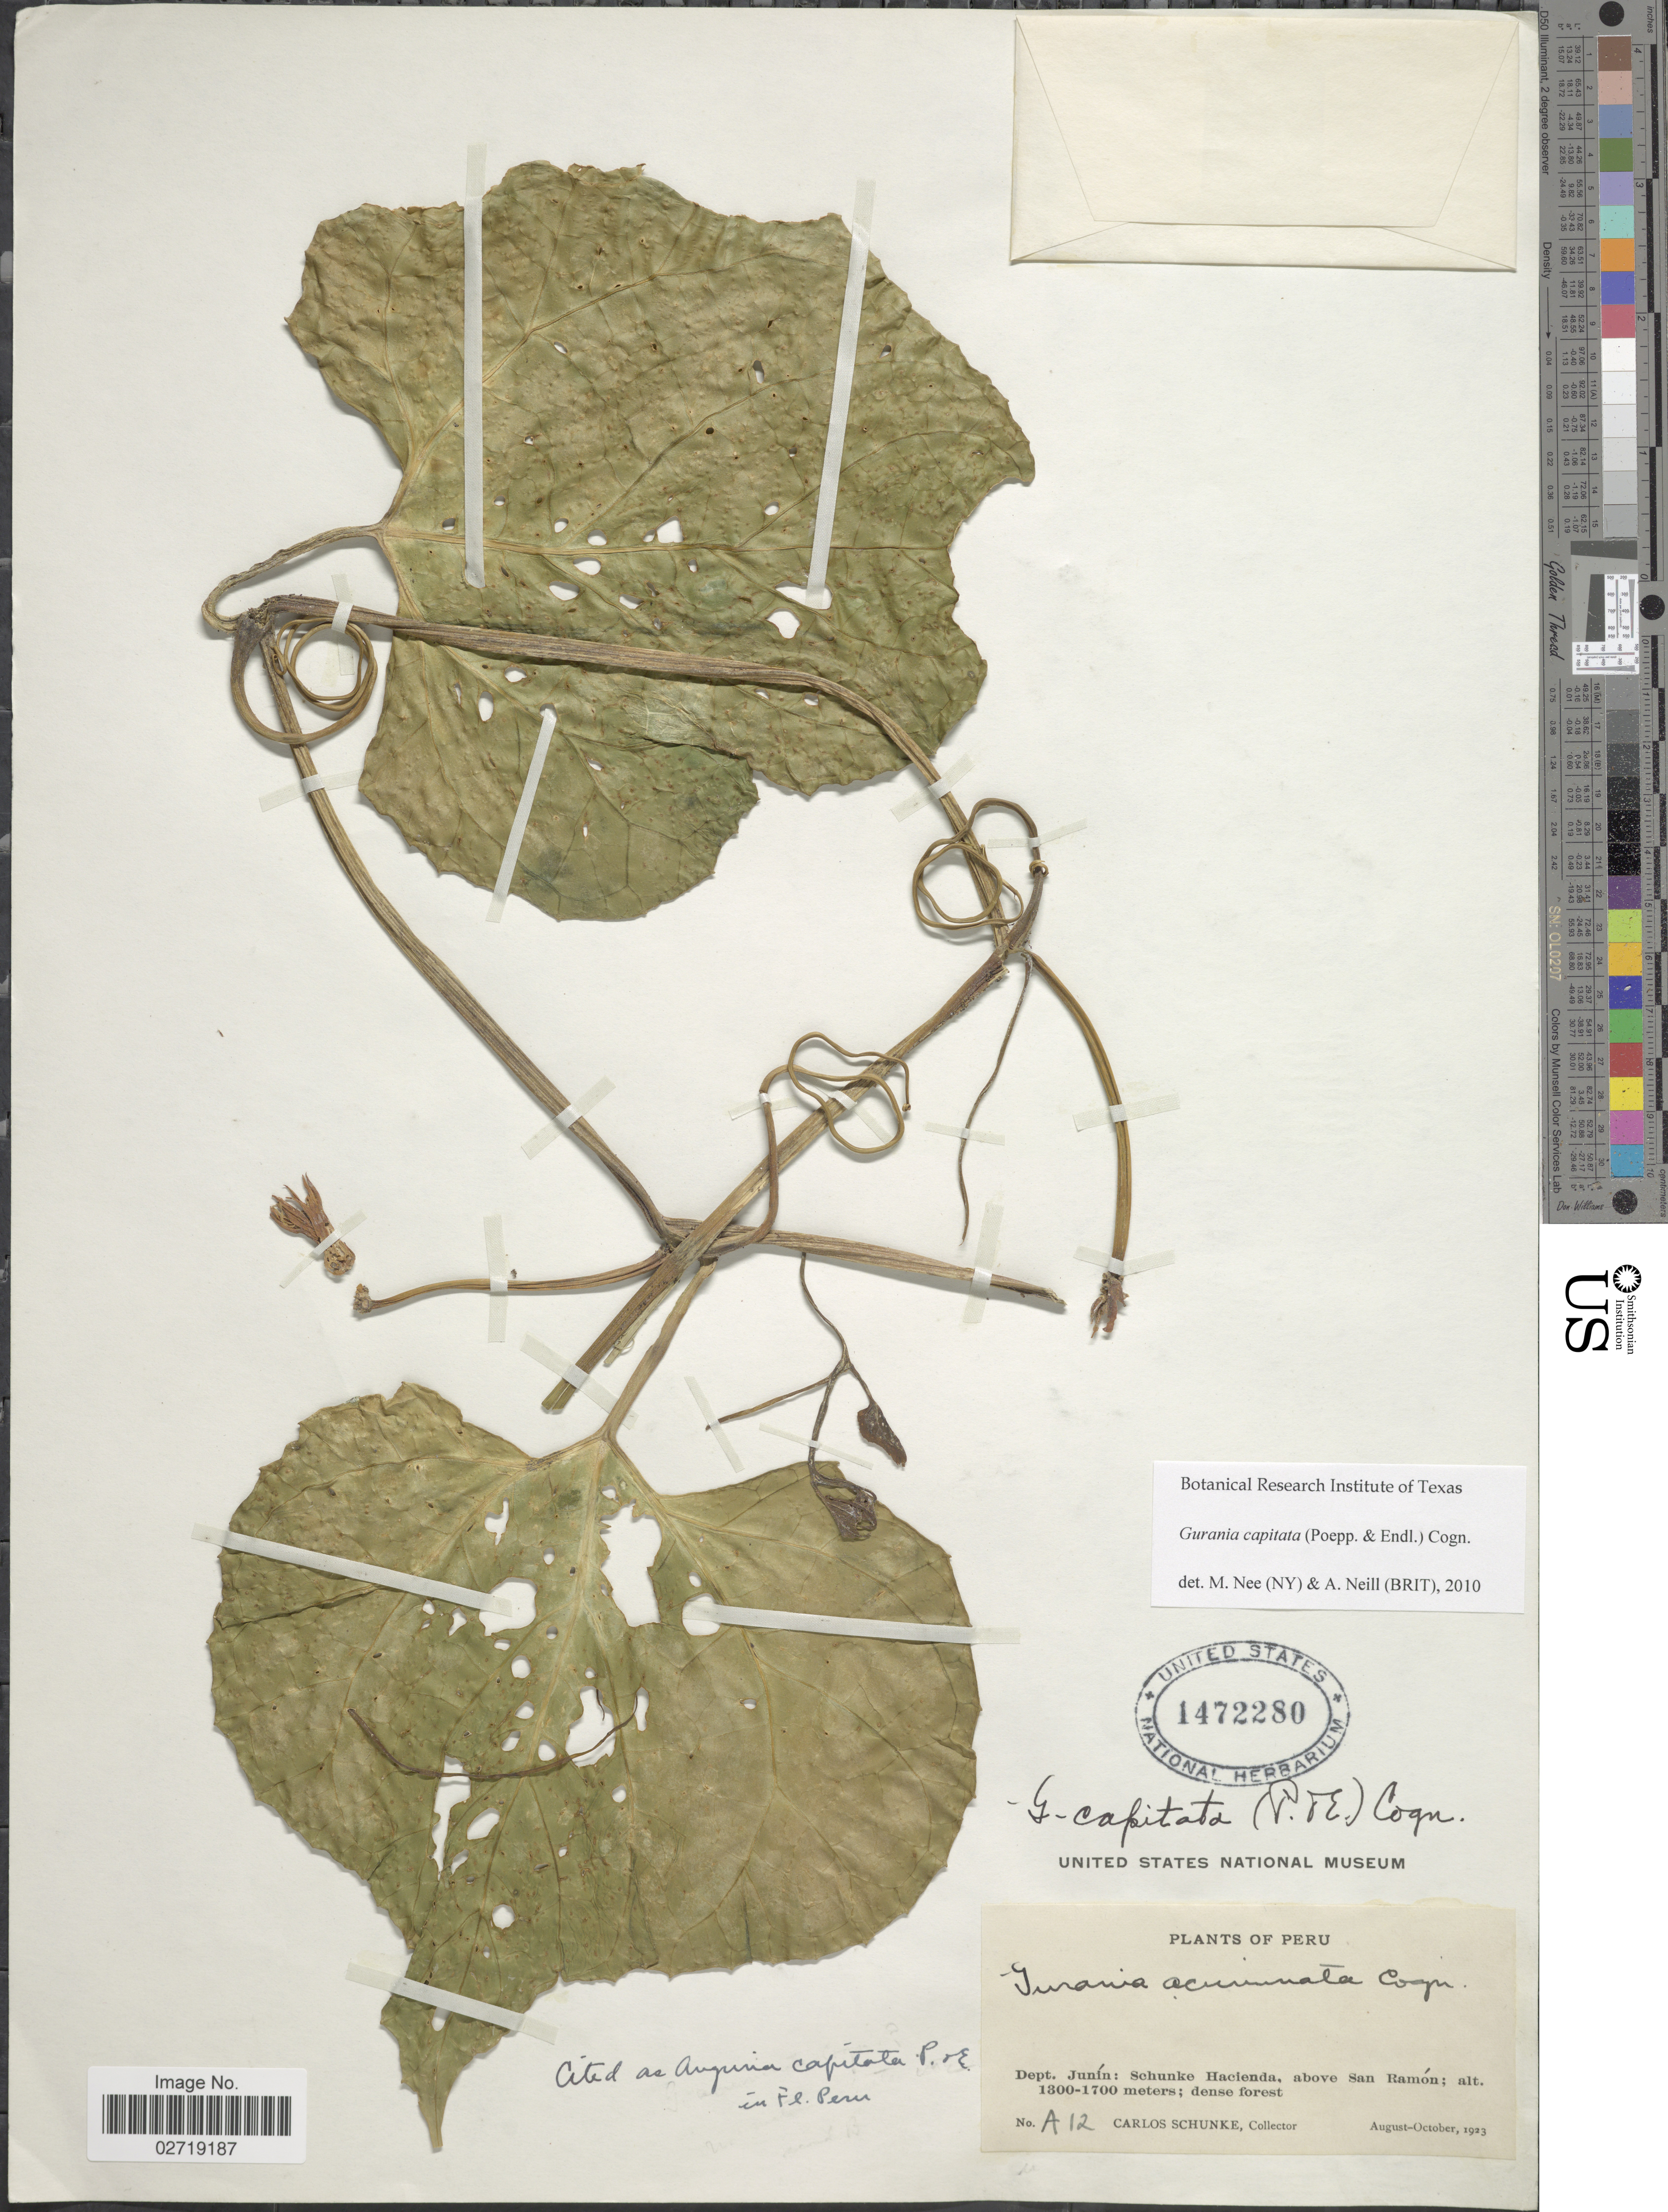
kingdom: Plantae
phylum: Tracheophyta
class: Magnoliopsida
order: Cucurbitales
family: Cucurbitaceae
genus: Gurania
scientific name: Gurania capitata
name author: (Poepp. & Endl.) Cogn.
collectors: C. Schunke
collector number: A 12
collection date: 1923-08/1923-10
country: Peru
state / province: Junín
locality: Schunke Hacienda, above San Ramon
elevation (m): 1300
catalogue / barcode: US 1472280